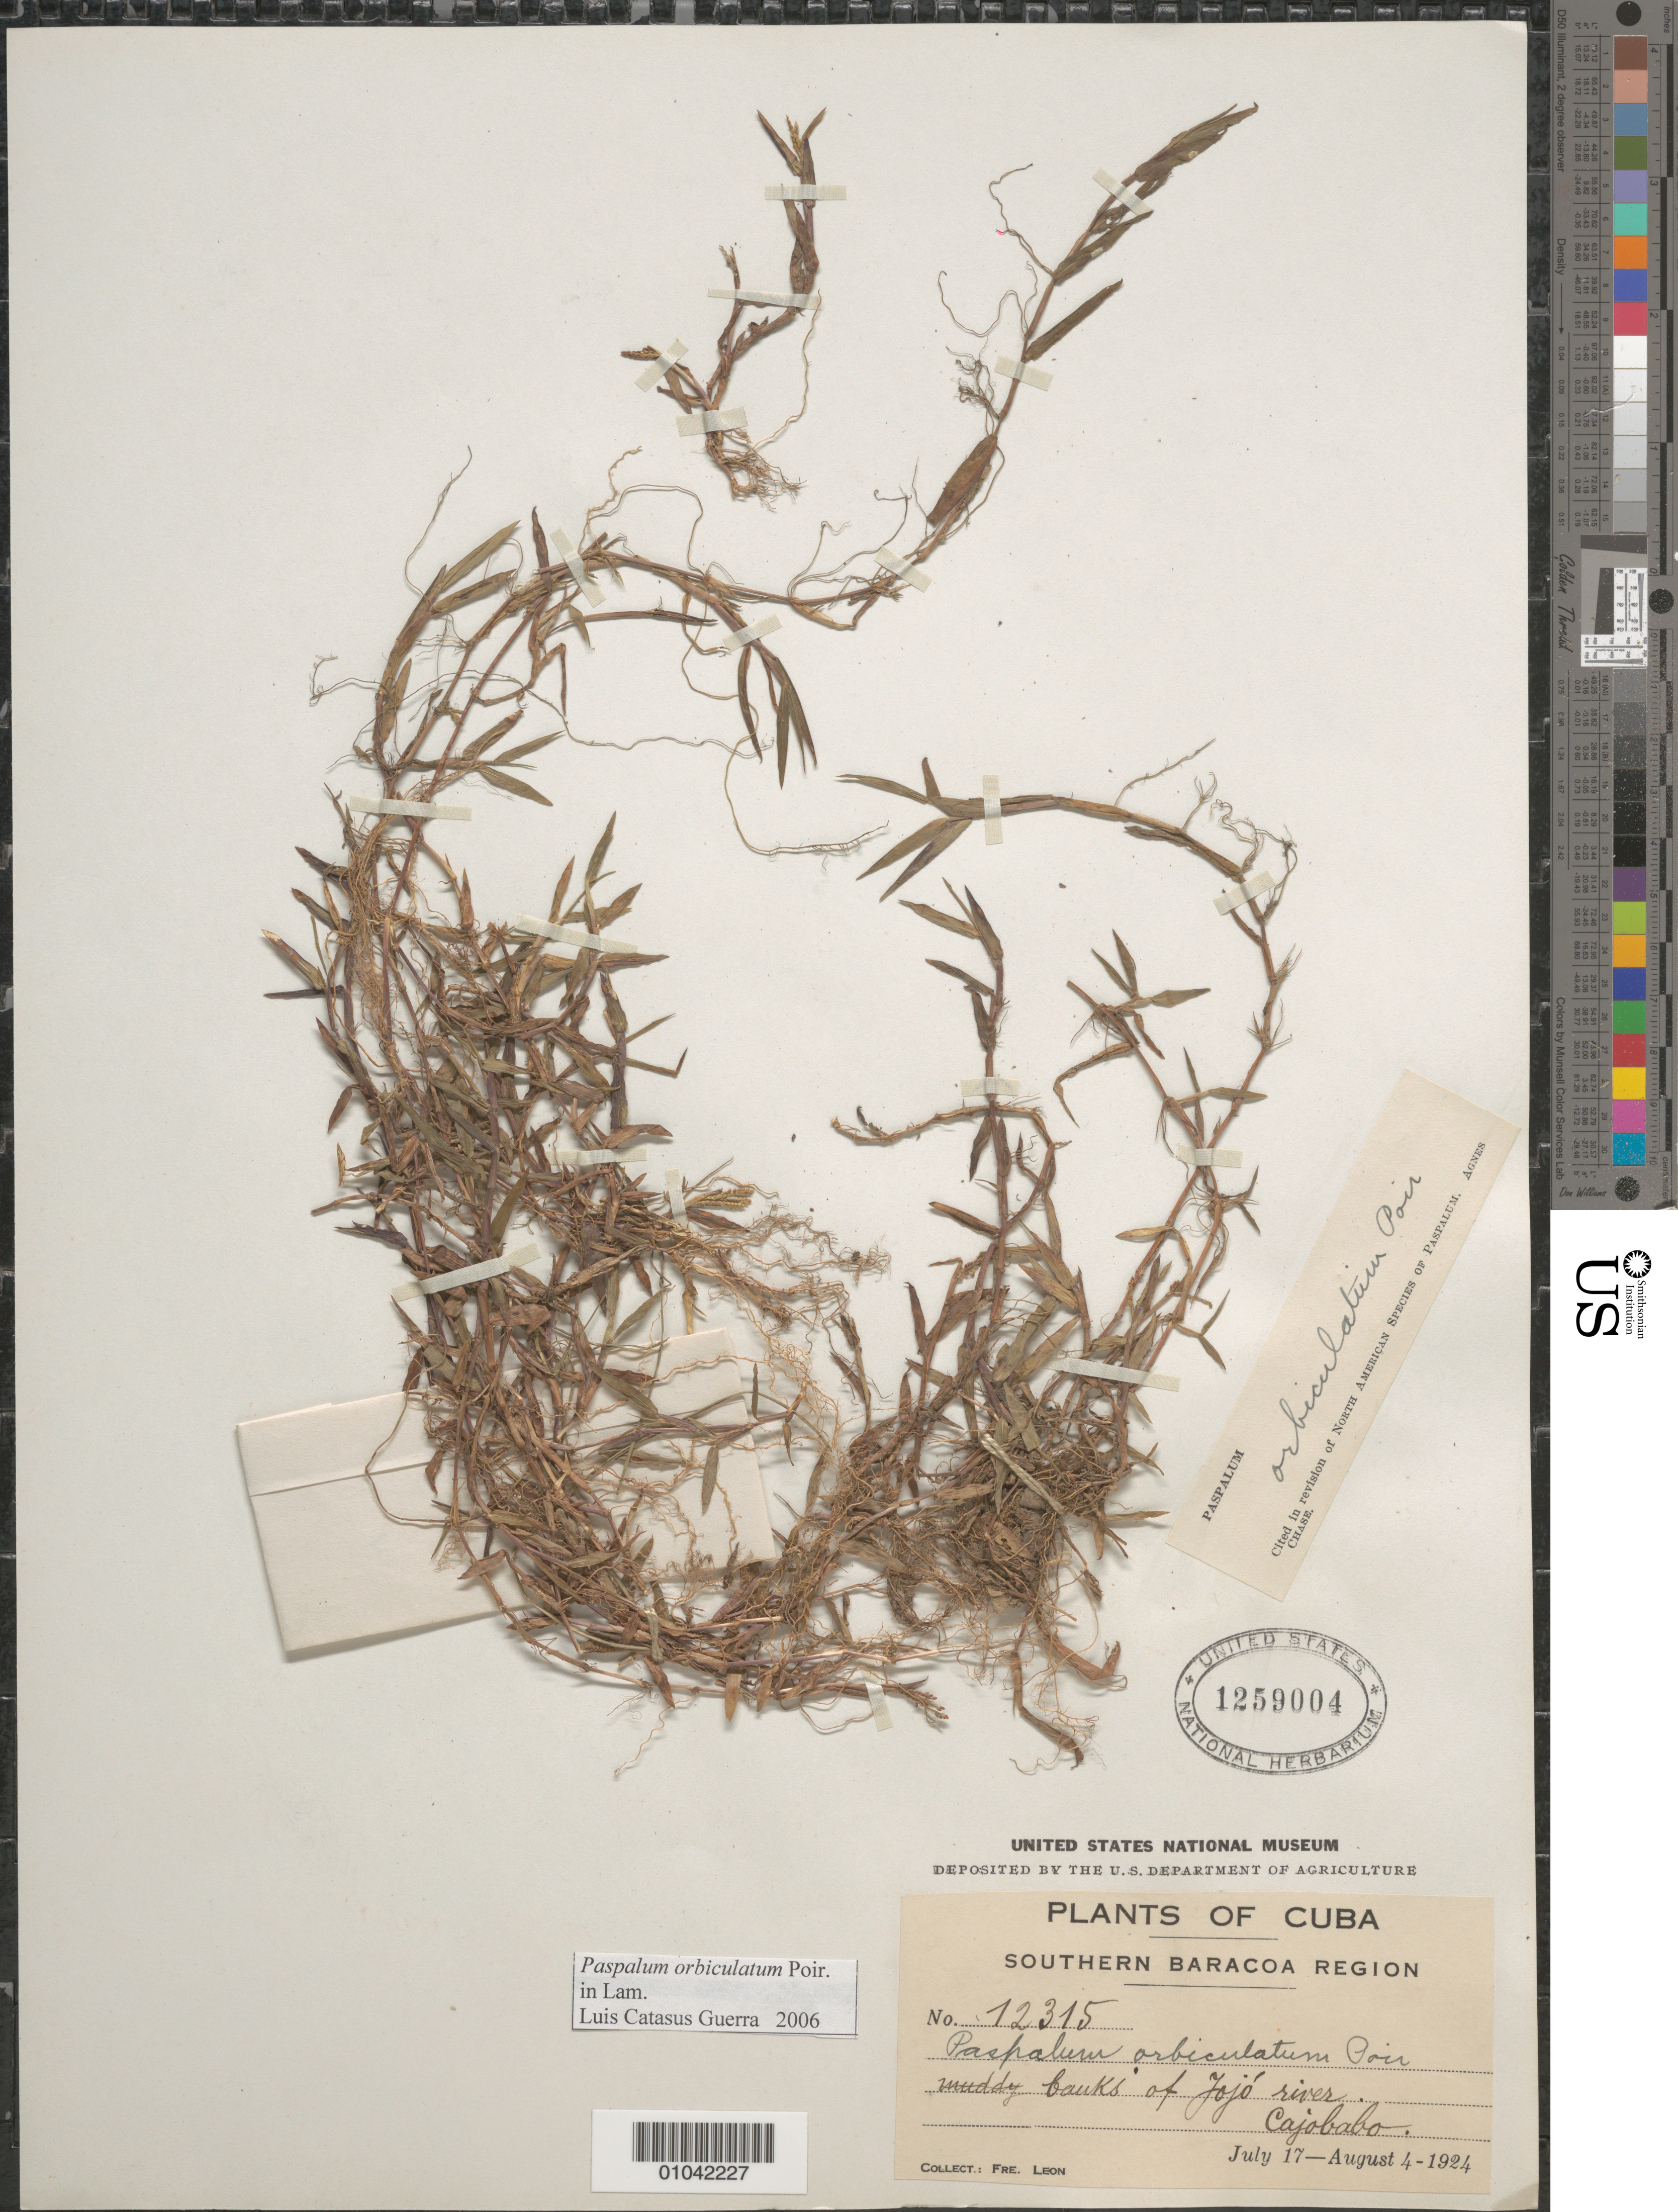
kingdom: Plantae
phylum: Tracheophyta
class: Liliopsida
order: Poales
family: Poaceae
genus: Paspalum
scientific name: Paspalum orbiculatum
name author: Poir.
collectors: Bro. León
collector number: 12315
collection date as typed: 17 Jul 1924 to 04 Aug 1924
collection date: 1924-07-17/1924-08-04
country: Cuba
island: Cuba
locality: Banks of Jojo river, Cajobabo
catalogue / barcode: US 1259004